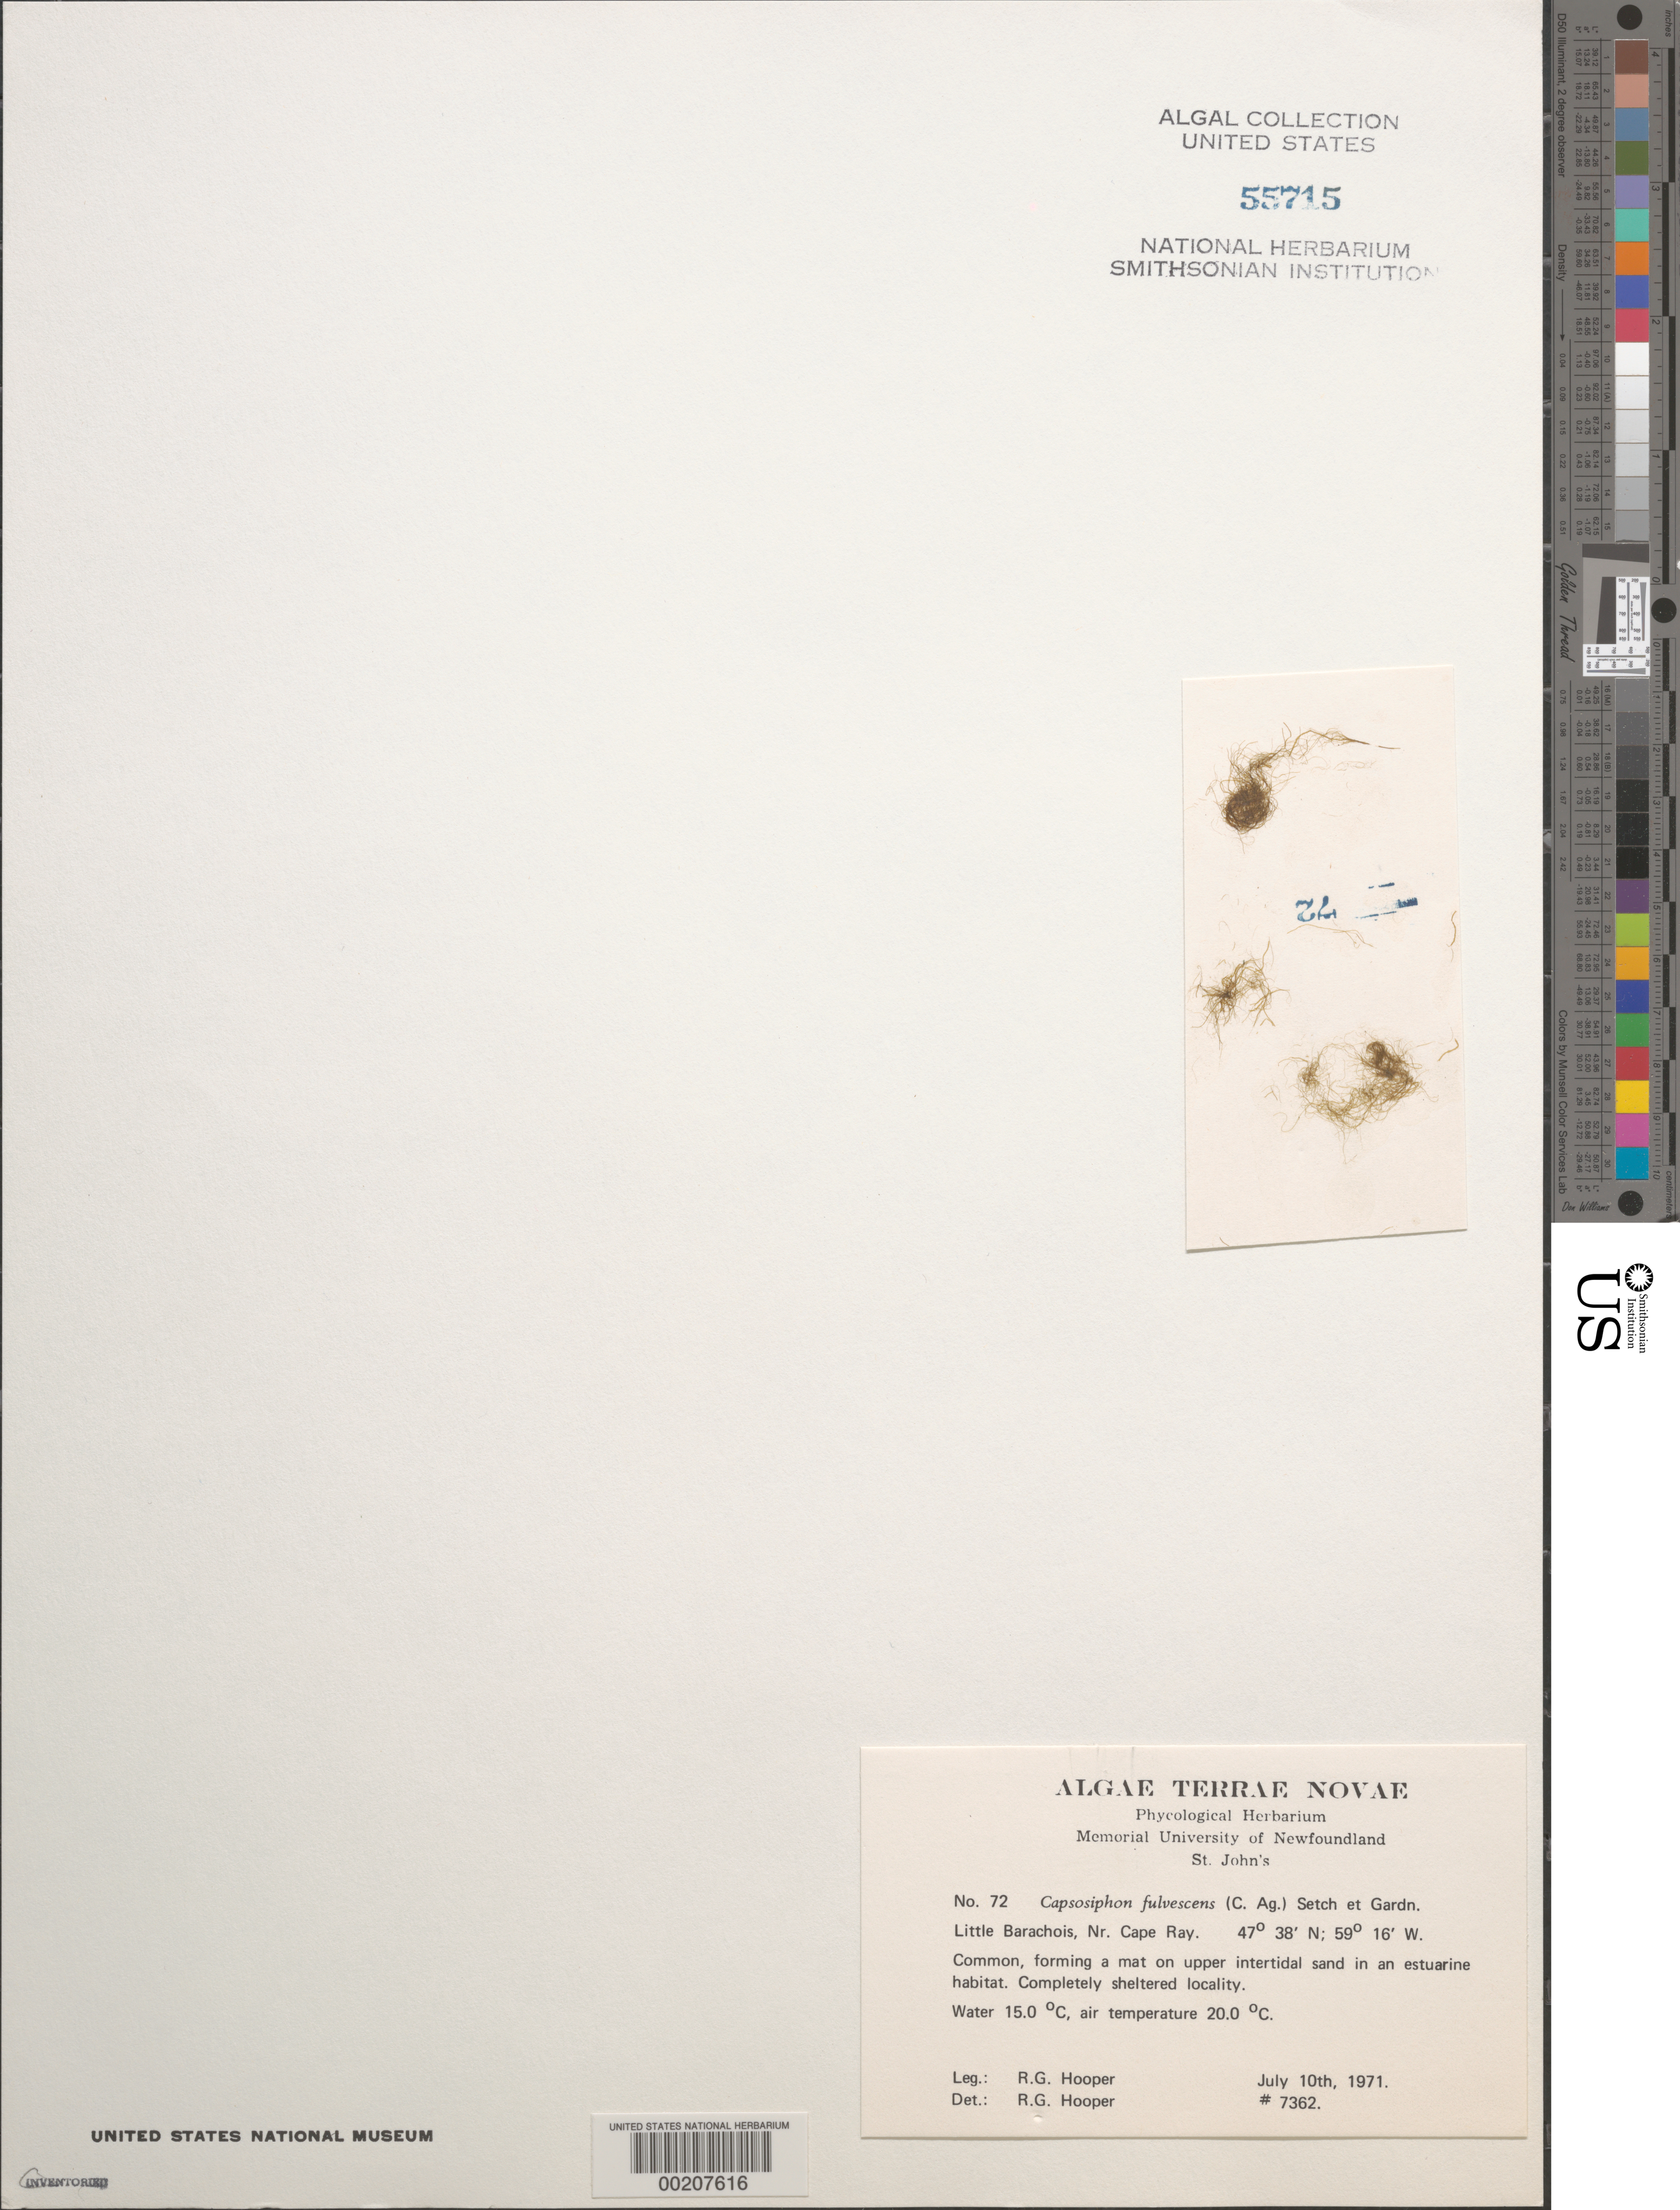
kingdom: Plantae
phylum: Chlorophyta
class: Ulvophyceae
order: Ulotrichales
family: Ulotrichaceae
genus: Capsosiphon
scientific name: Capsosiphon fulvescens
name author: (C. Agardh) Setchell & N.L. Gardner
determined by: Hooper, R. G.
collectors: R. G. Hooper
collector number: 7362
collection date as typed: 10 Jul 1971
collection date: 1971-07-10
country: Canada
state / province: Newfoundland and Labrador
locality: Little Barachois, near Cape Ray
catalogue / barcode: US 55715